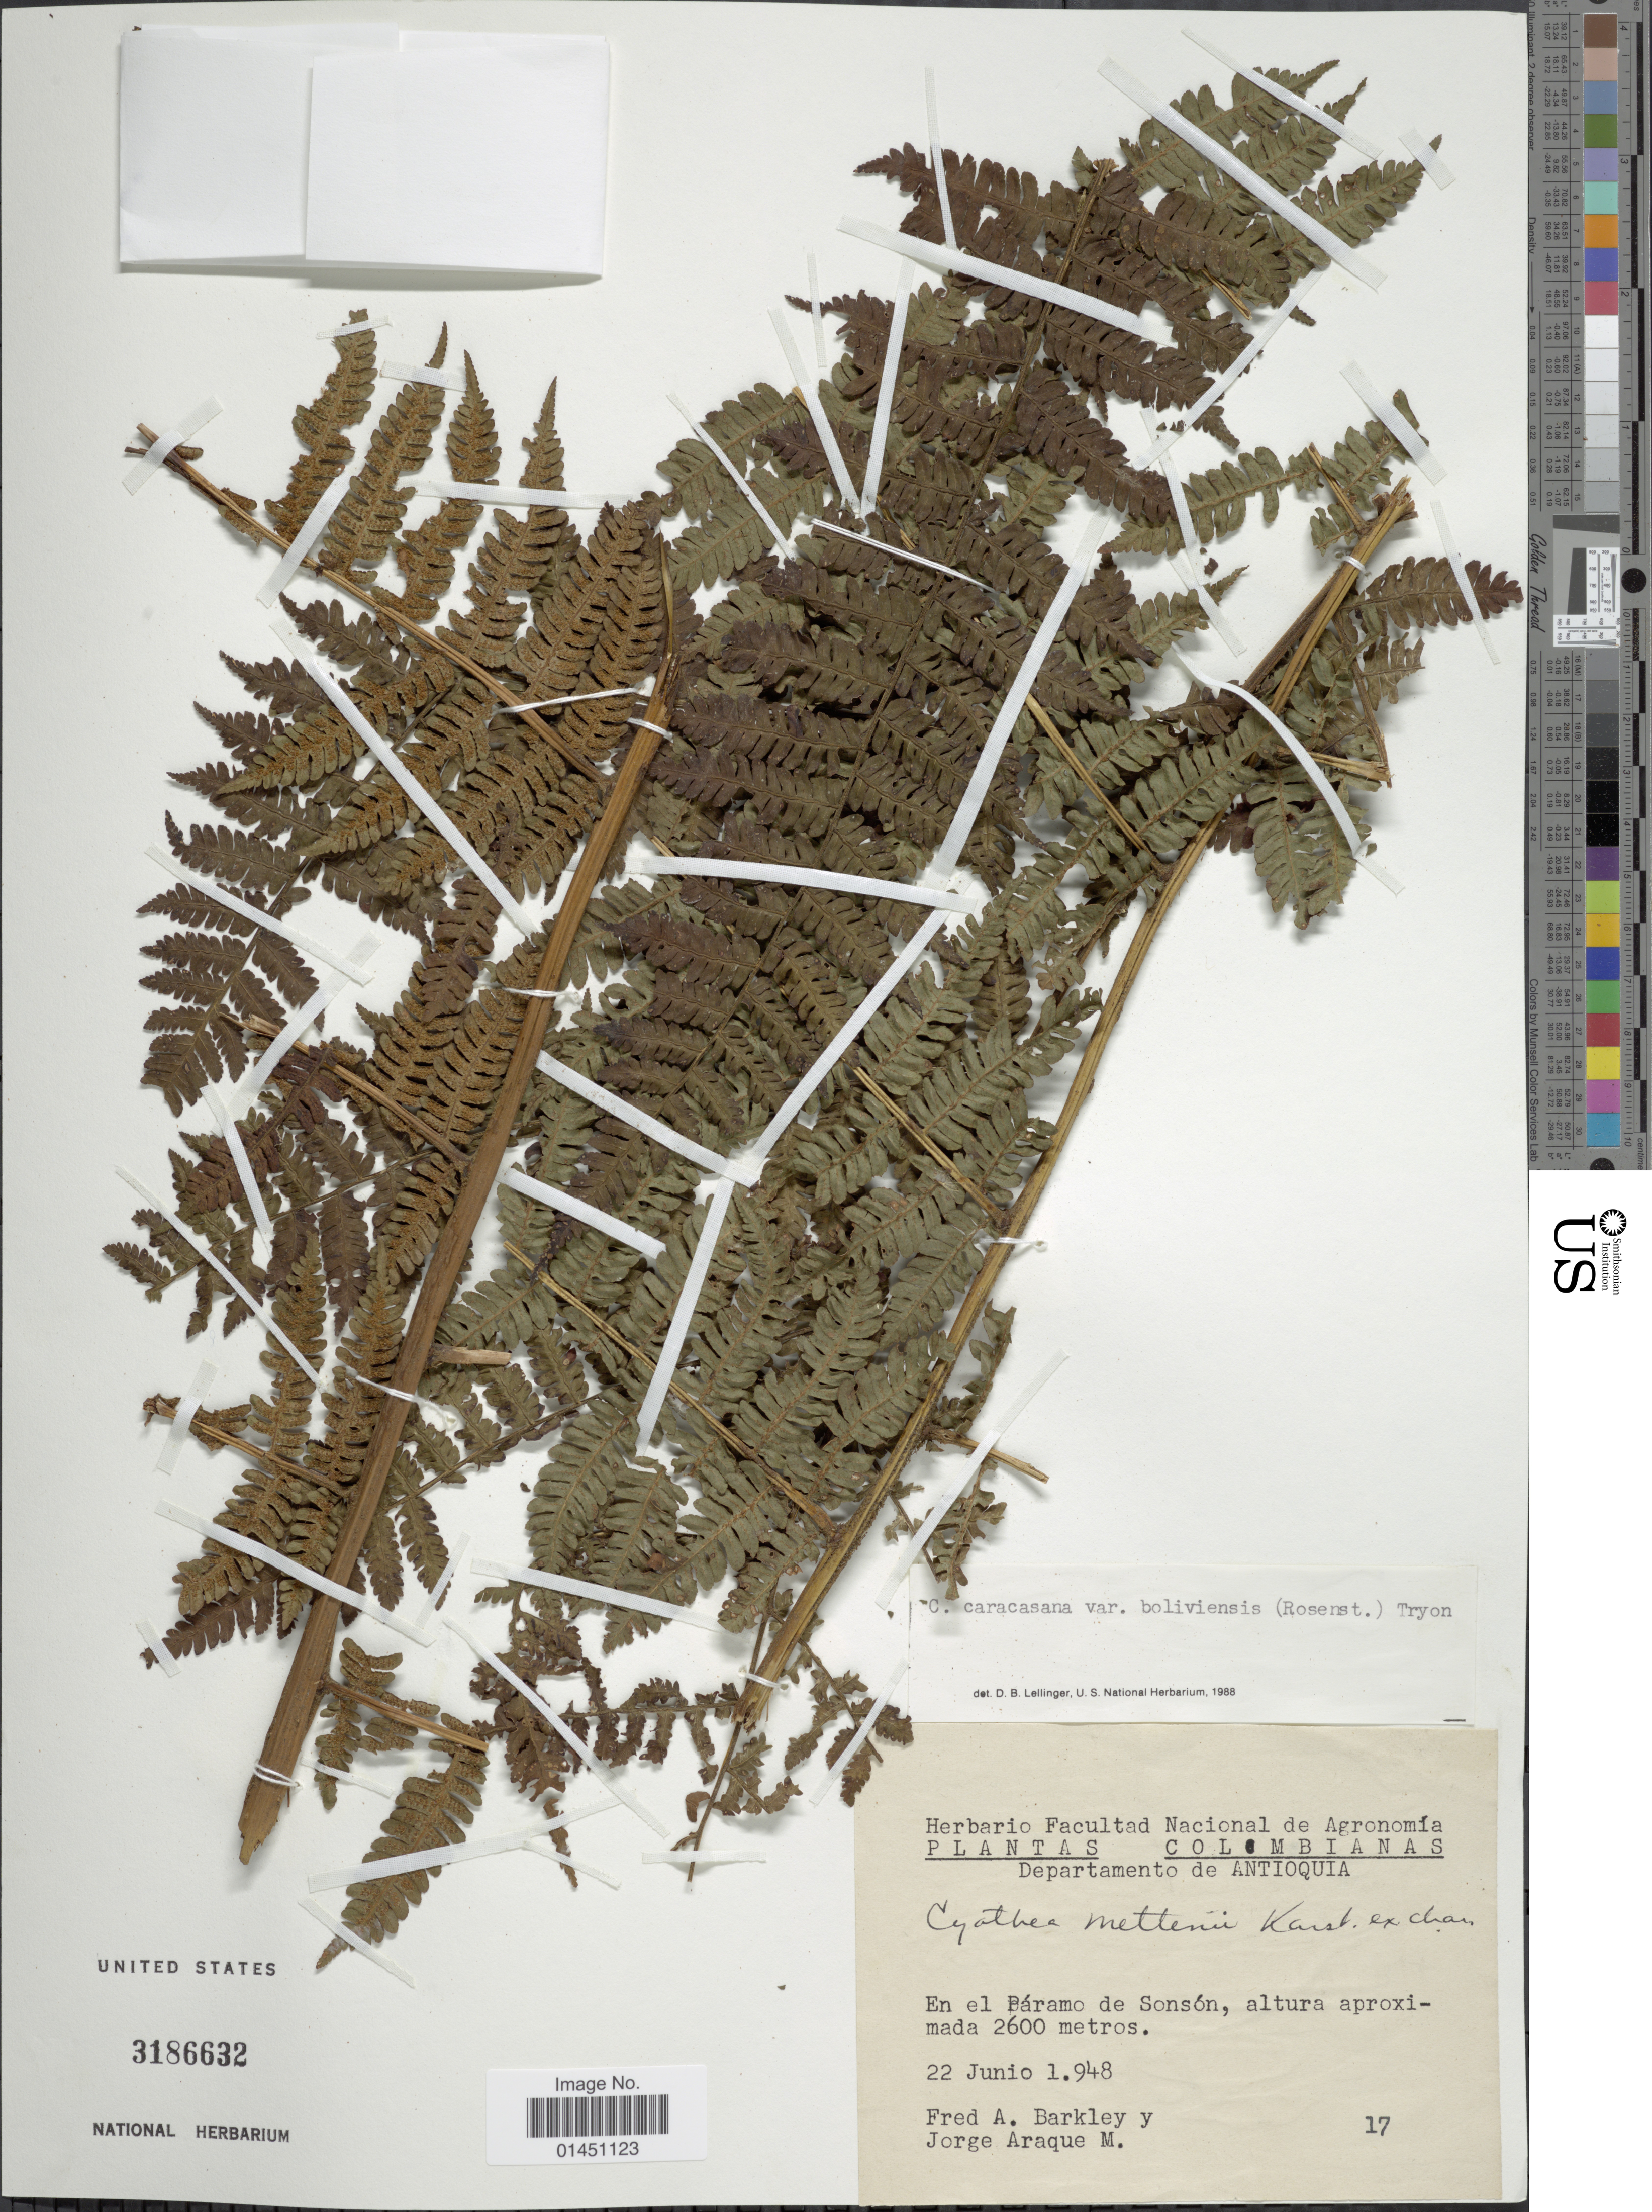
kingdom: Plantae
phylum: Tracheophyta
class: Polypodiopsida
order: Cyatheales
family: Cyatheaceae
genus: Cyathea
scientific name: Cyathea caracasana var. boliviensis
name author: (Rosenst.) R.M. Tryon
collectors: F. A. Barkley & J. Araque Molina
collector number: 17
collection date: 1948-06-22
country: Colombia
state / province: Antioquia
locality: En el Paramo de Sonson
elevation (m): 2600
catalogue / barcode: US 3186632